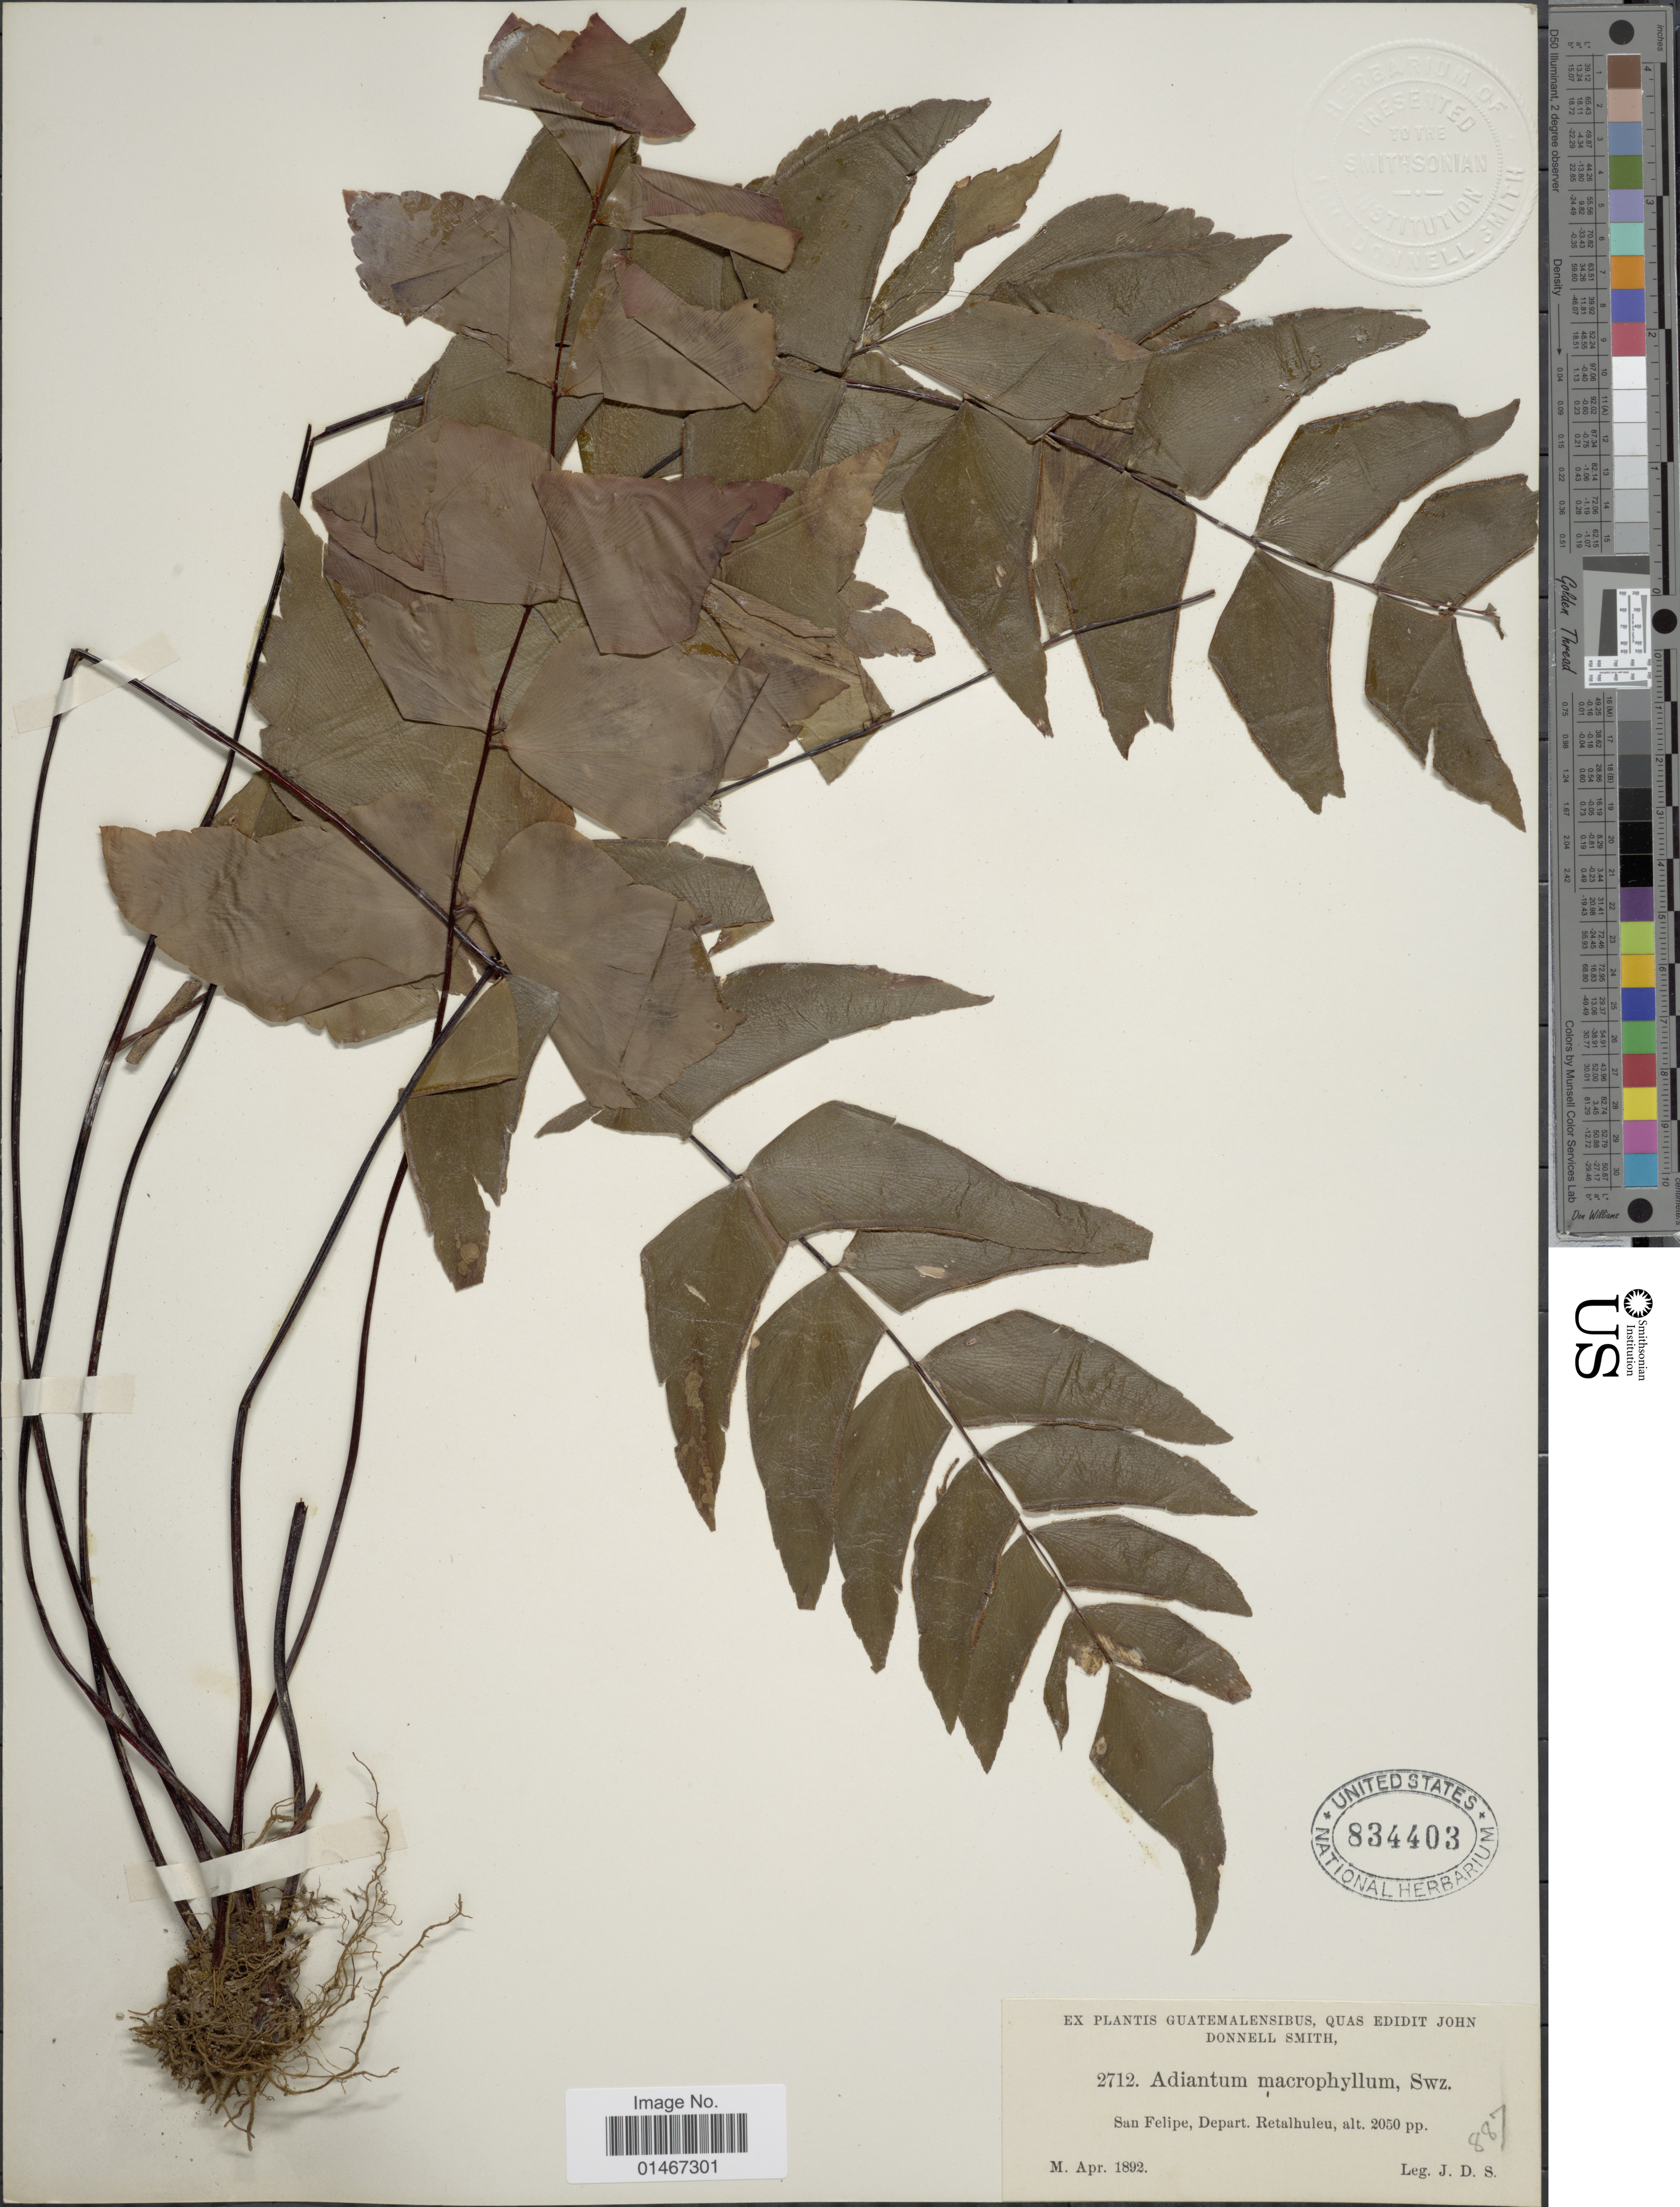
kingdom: Plantae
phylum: Tracheophyta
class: Polypodiopsida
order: Polypodiales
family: Pteridaceae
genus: Adiantum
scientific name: Adiantum macrophyllum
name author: Sw.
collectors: J. Donnell Smith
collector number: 2712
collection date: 1892-04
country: Guatemala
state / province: Retalhuleu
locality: San Felipe, Depart. Retalhueleu.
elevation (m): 625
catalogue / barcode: US 834403